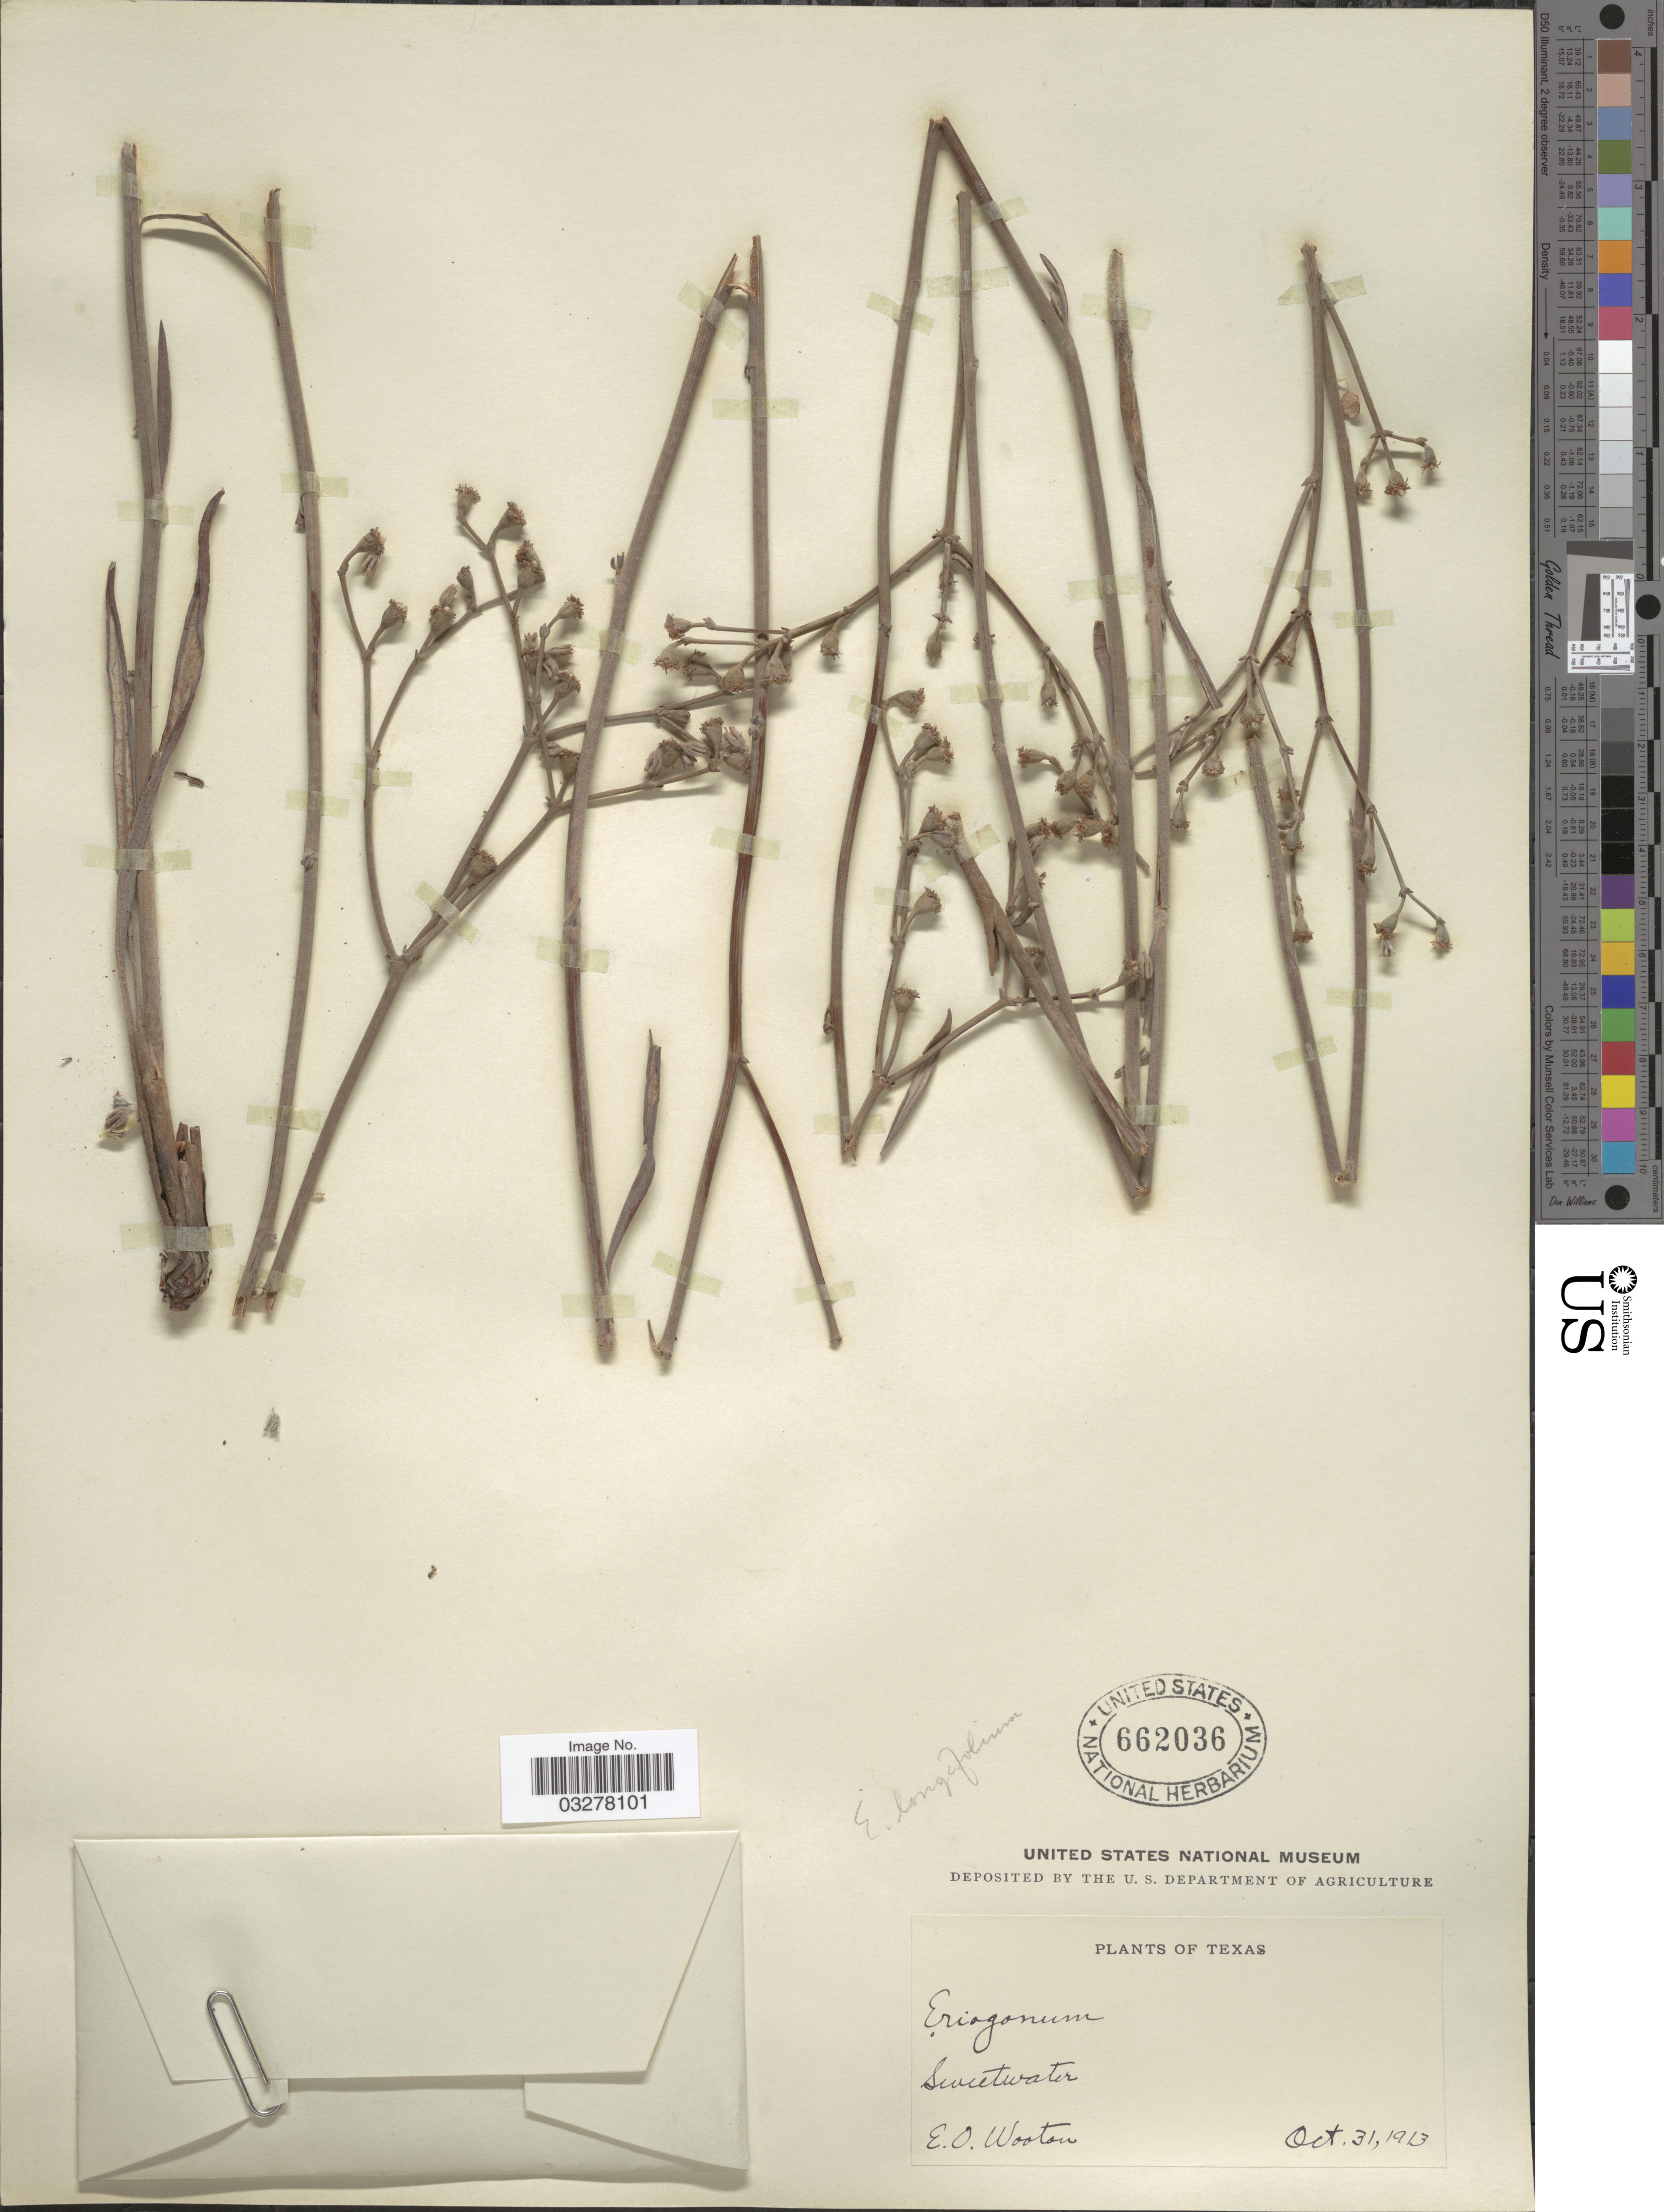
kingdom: Plantae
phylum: Tracheophyta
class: Magnoliopsida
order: Caryophyllales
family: Polygonaceae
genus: Eriogonum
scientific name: Eriogonum longifolium var. lindheimeri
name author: Gand.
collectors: E. O. Wooton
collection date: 1913-10-31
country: United States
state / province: Texas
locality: Sweetwater.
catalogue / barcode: US 662036